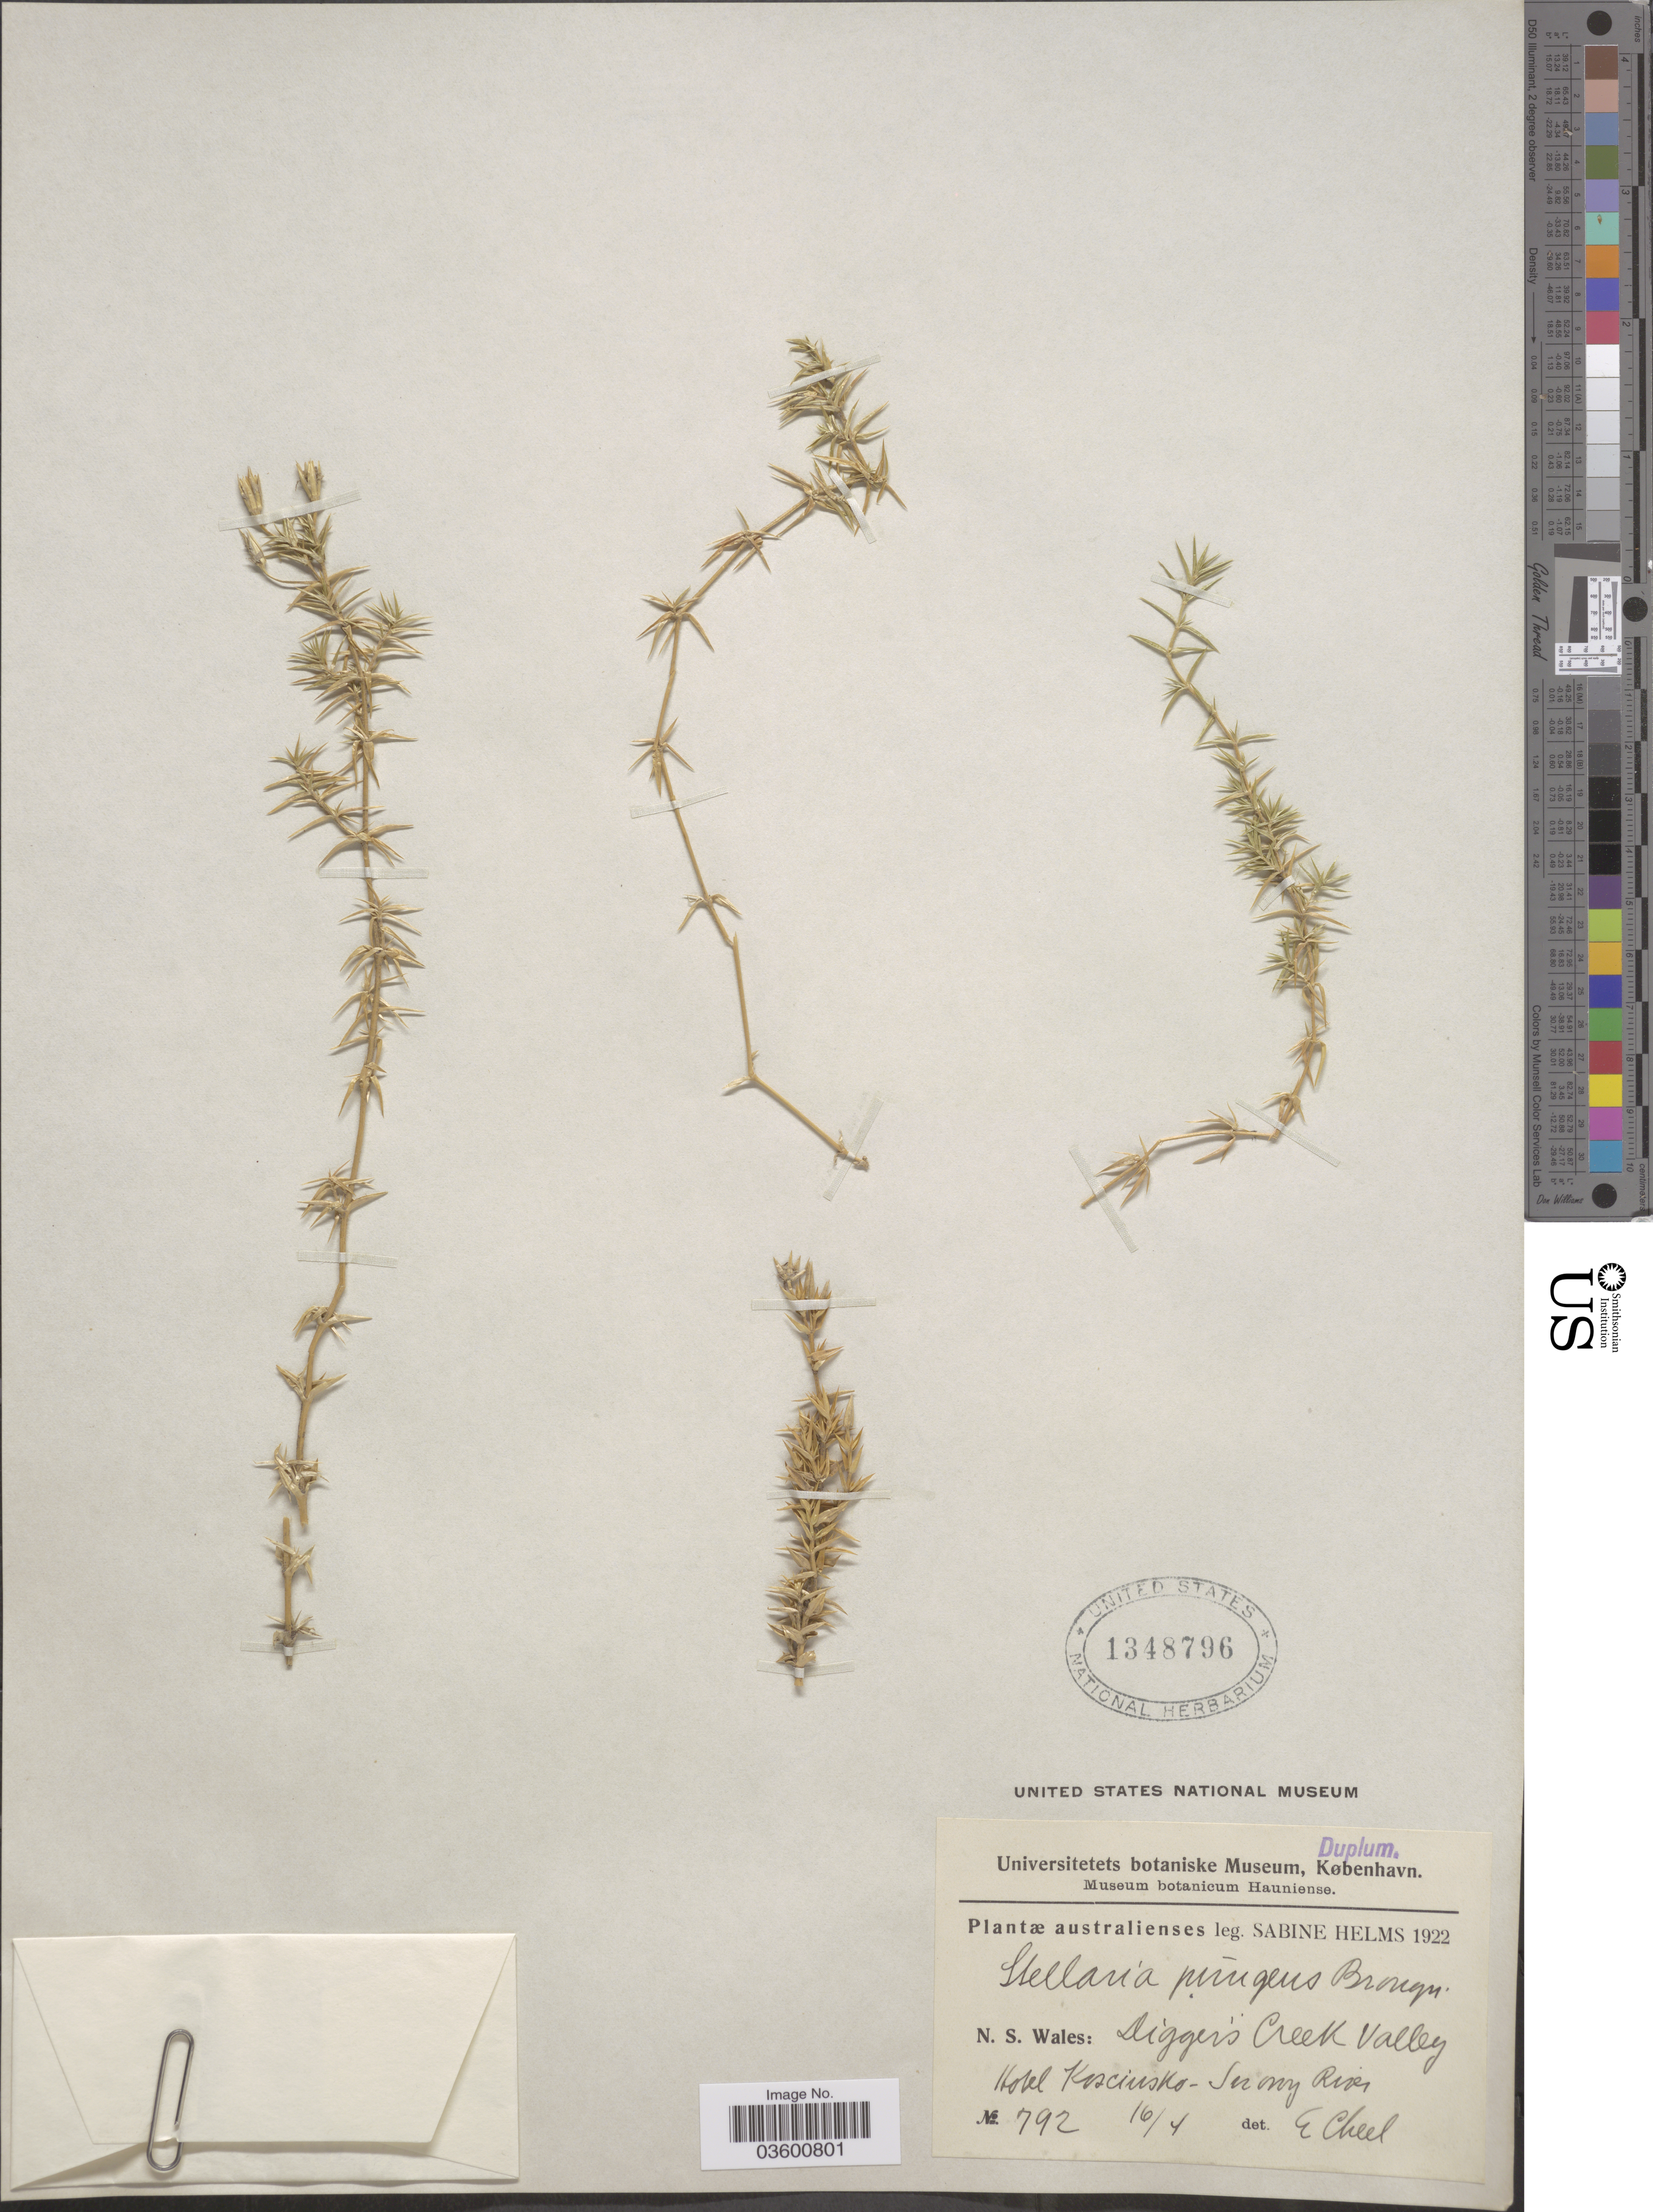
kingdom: Plantae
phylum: Tracheophyta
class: Magnoliopsida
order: Caryophyllales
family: Caryophyllaceae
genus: Stellaria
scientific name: Stellaria pungens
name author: Brongn.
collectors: S. Helms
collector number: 792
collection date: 1922-04-16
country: Australia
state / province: New South Wales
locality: Australienses. Digger's Creek Valley. Hotel Kosciusko- Snowy River.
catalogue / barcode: US 1348796